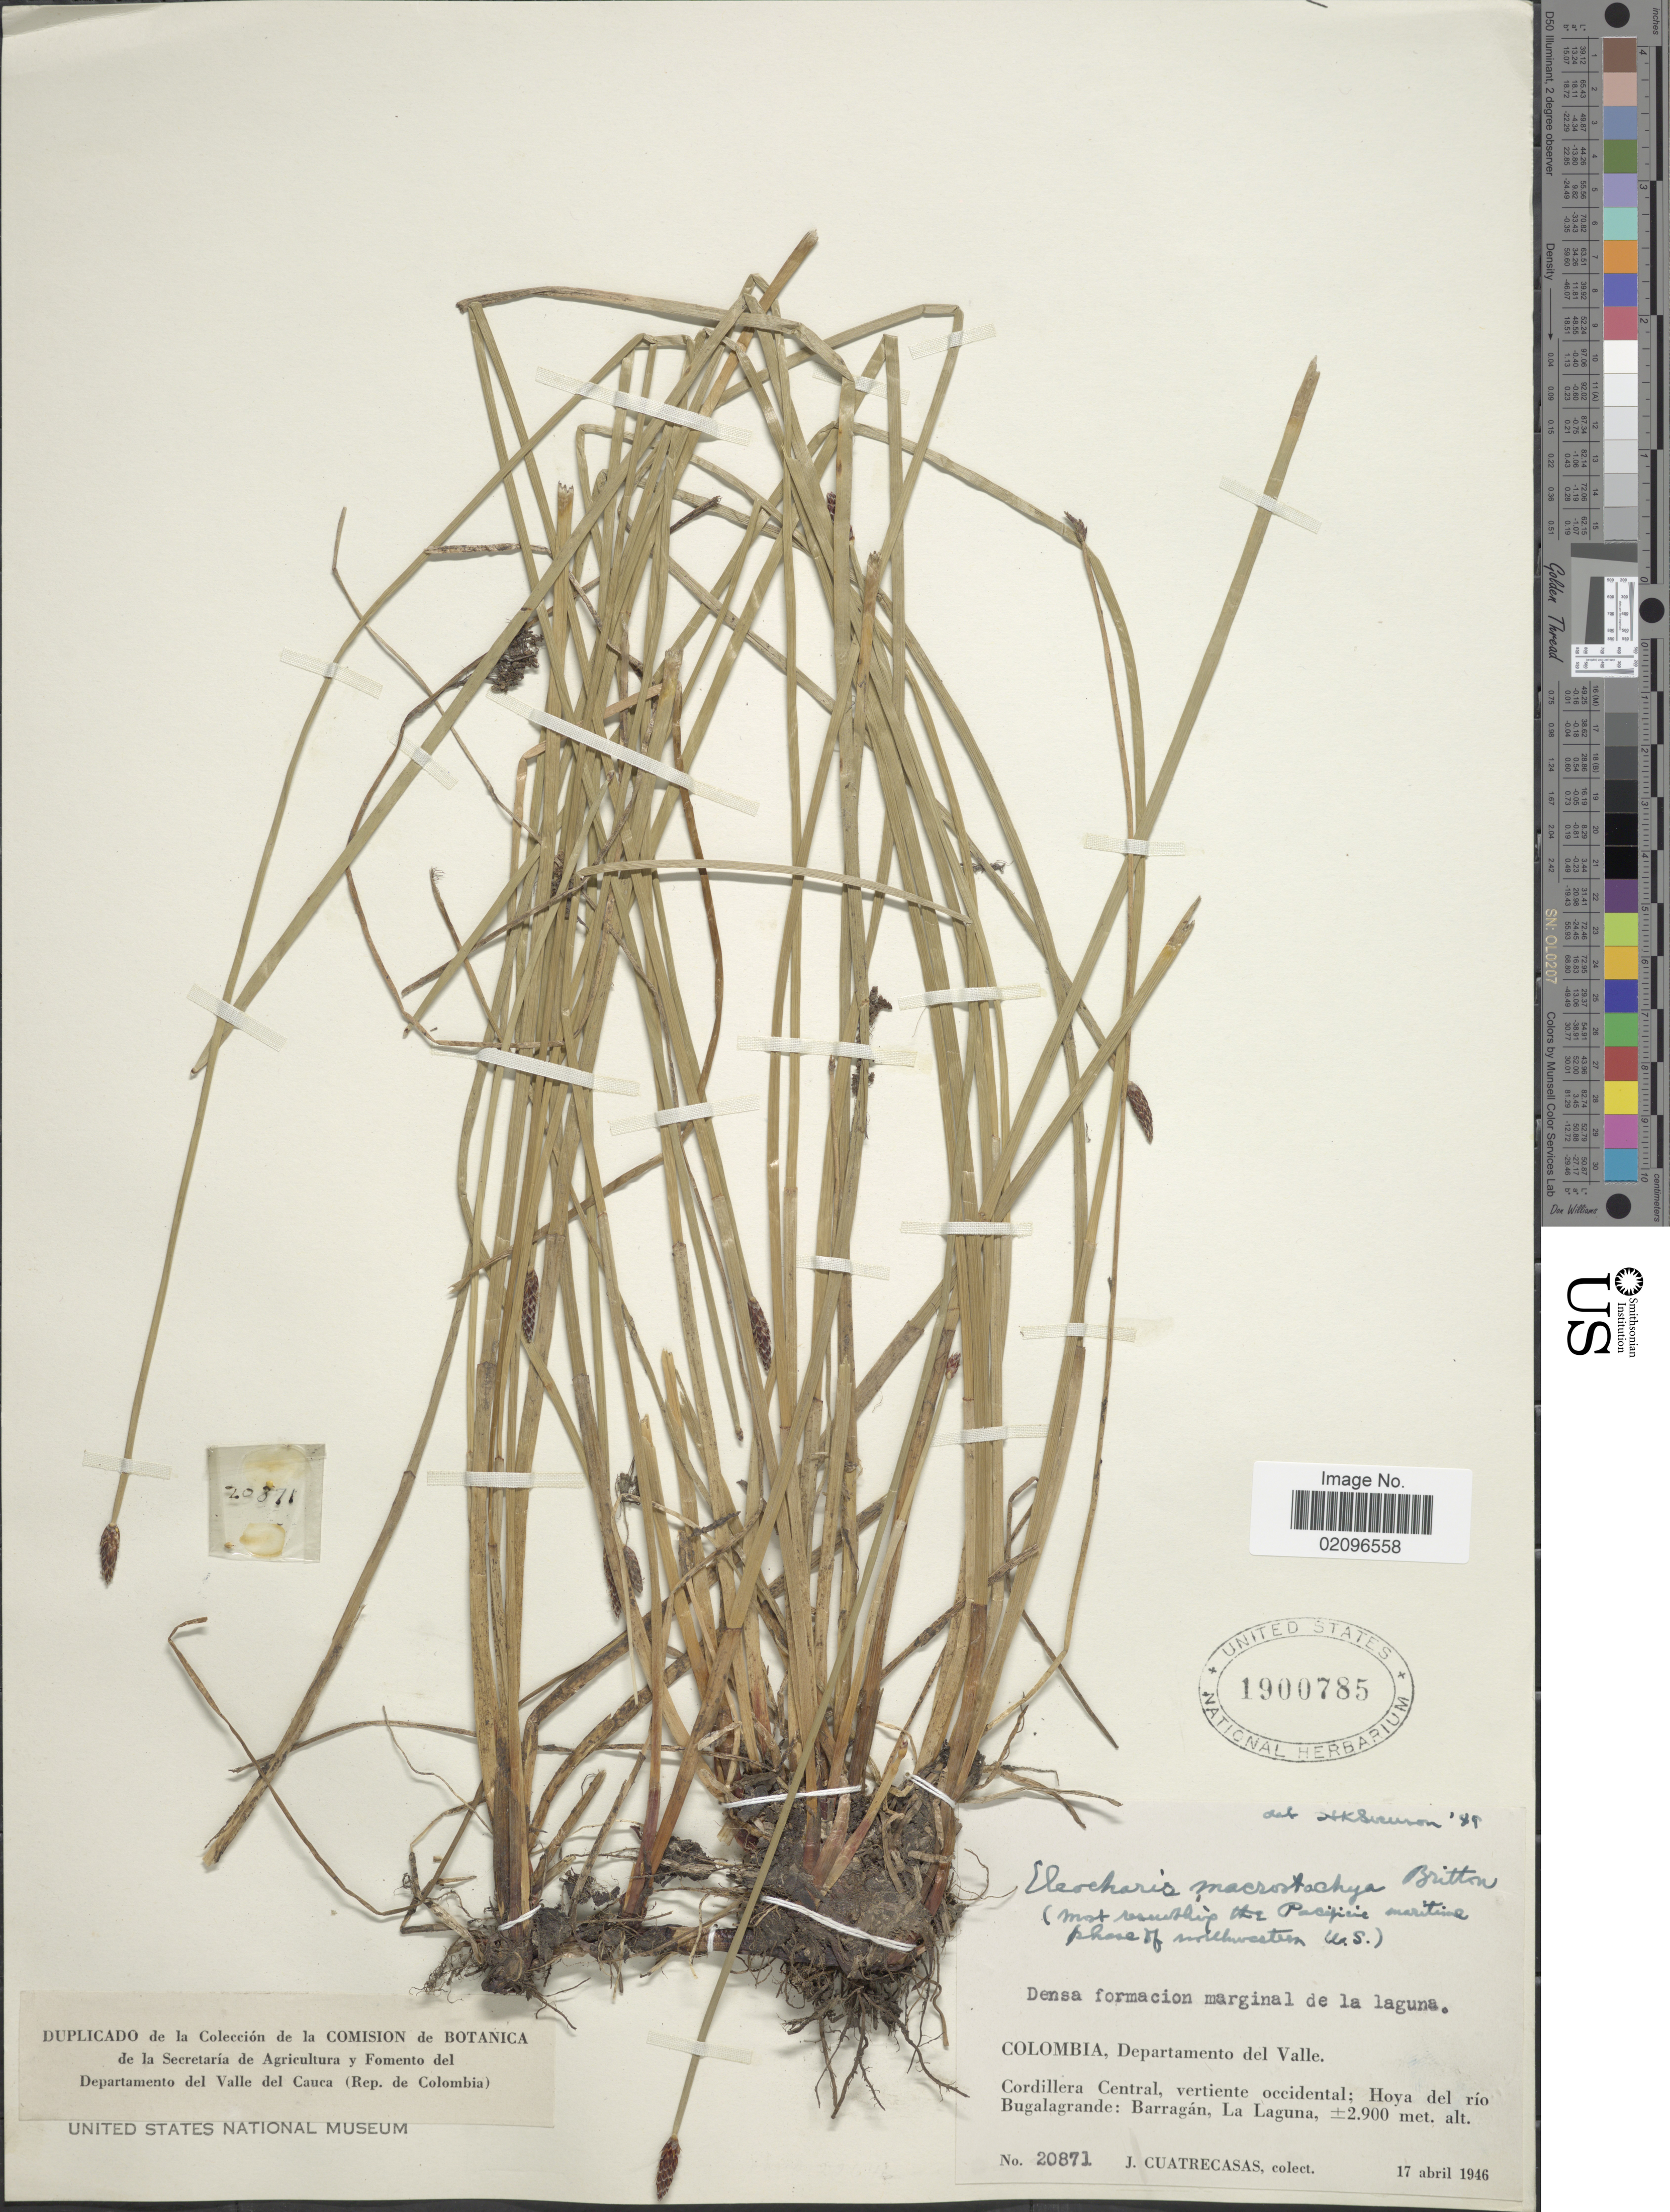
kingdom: Plantae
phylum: Tracheophyta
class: Liliopsida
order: Poales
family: Cyperaceae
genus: Eleocharis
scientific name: Eleocharis macrostachya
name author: Britton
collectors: J. Cuatrecasas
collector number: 20871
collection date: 1946-04-17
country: Colombia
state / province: Valle del Cauca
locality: Colombia, Departamento del Valle, Cordillera Central, vertiente occidental; Hoya del rio Bugalagrande: Barragan, La Laguna.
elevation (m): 2900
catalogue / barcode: US 1900785